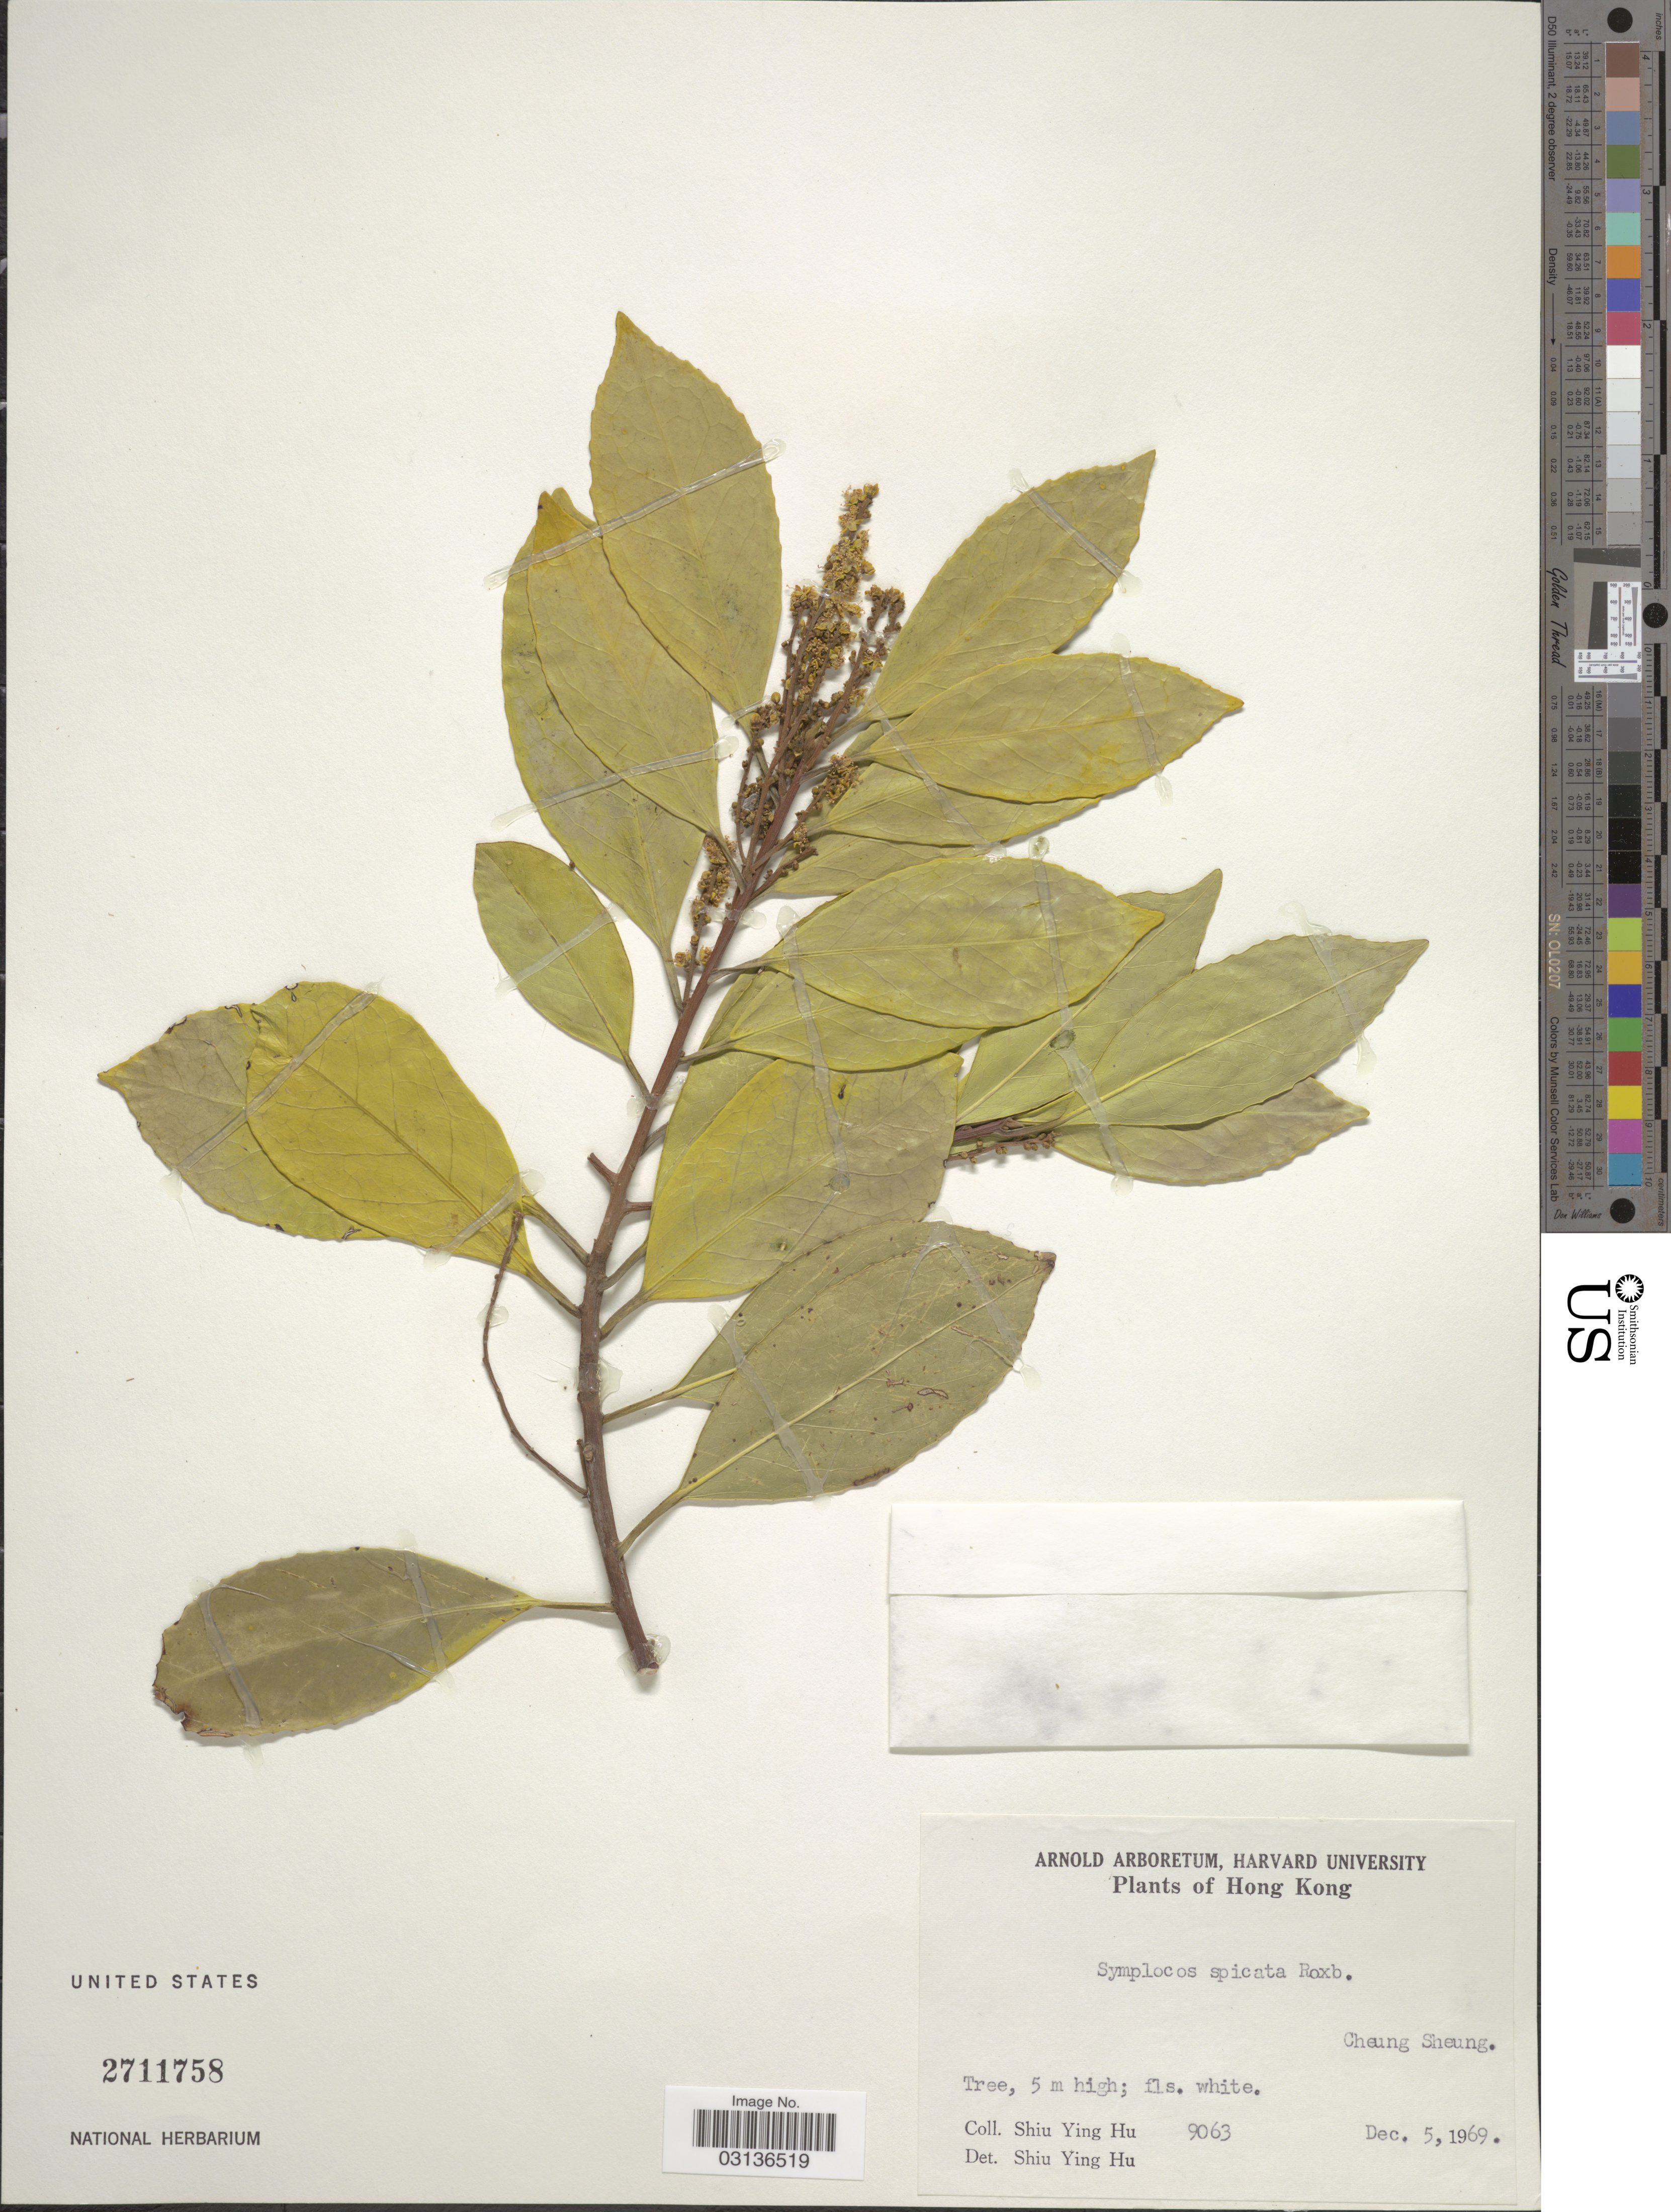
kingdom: Plantae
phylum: Tracheophyta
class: Magnoliopsida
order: Ericales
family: Symplocaceae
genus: Symplocos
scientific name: Symplocos cochinchinensis subsp. laurina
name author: (Retz.) Noot.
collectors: S. Y. Hu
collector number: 9063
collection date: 1969-12-05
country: China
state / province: Hong Kong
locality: Cheung Sheung.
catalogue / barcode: US 2711758